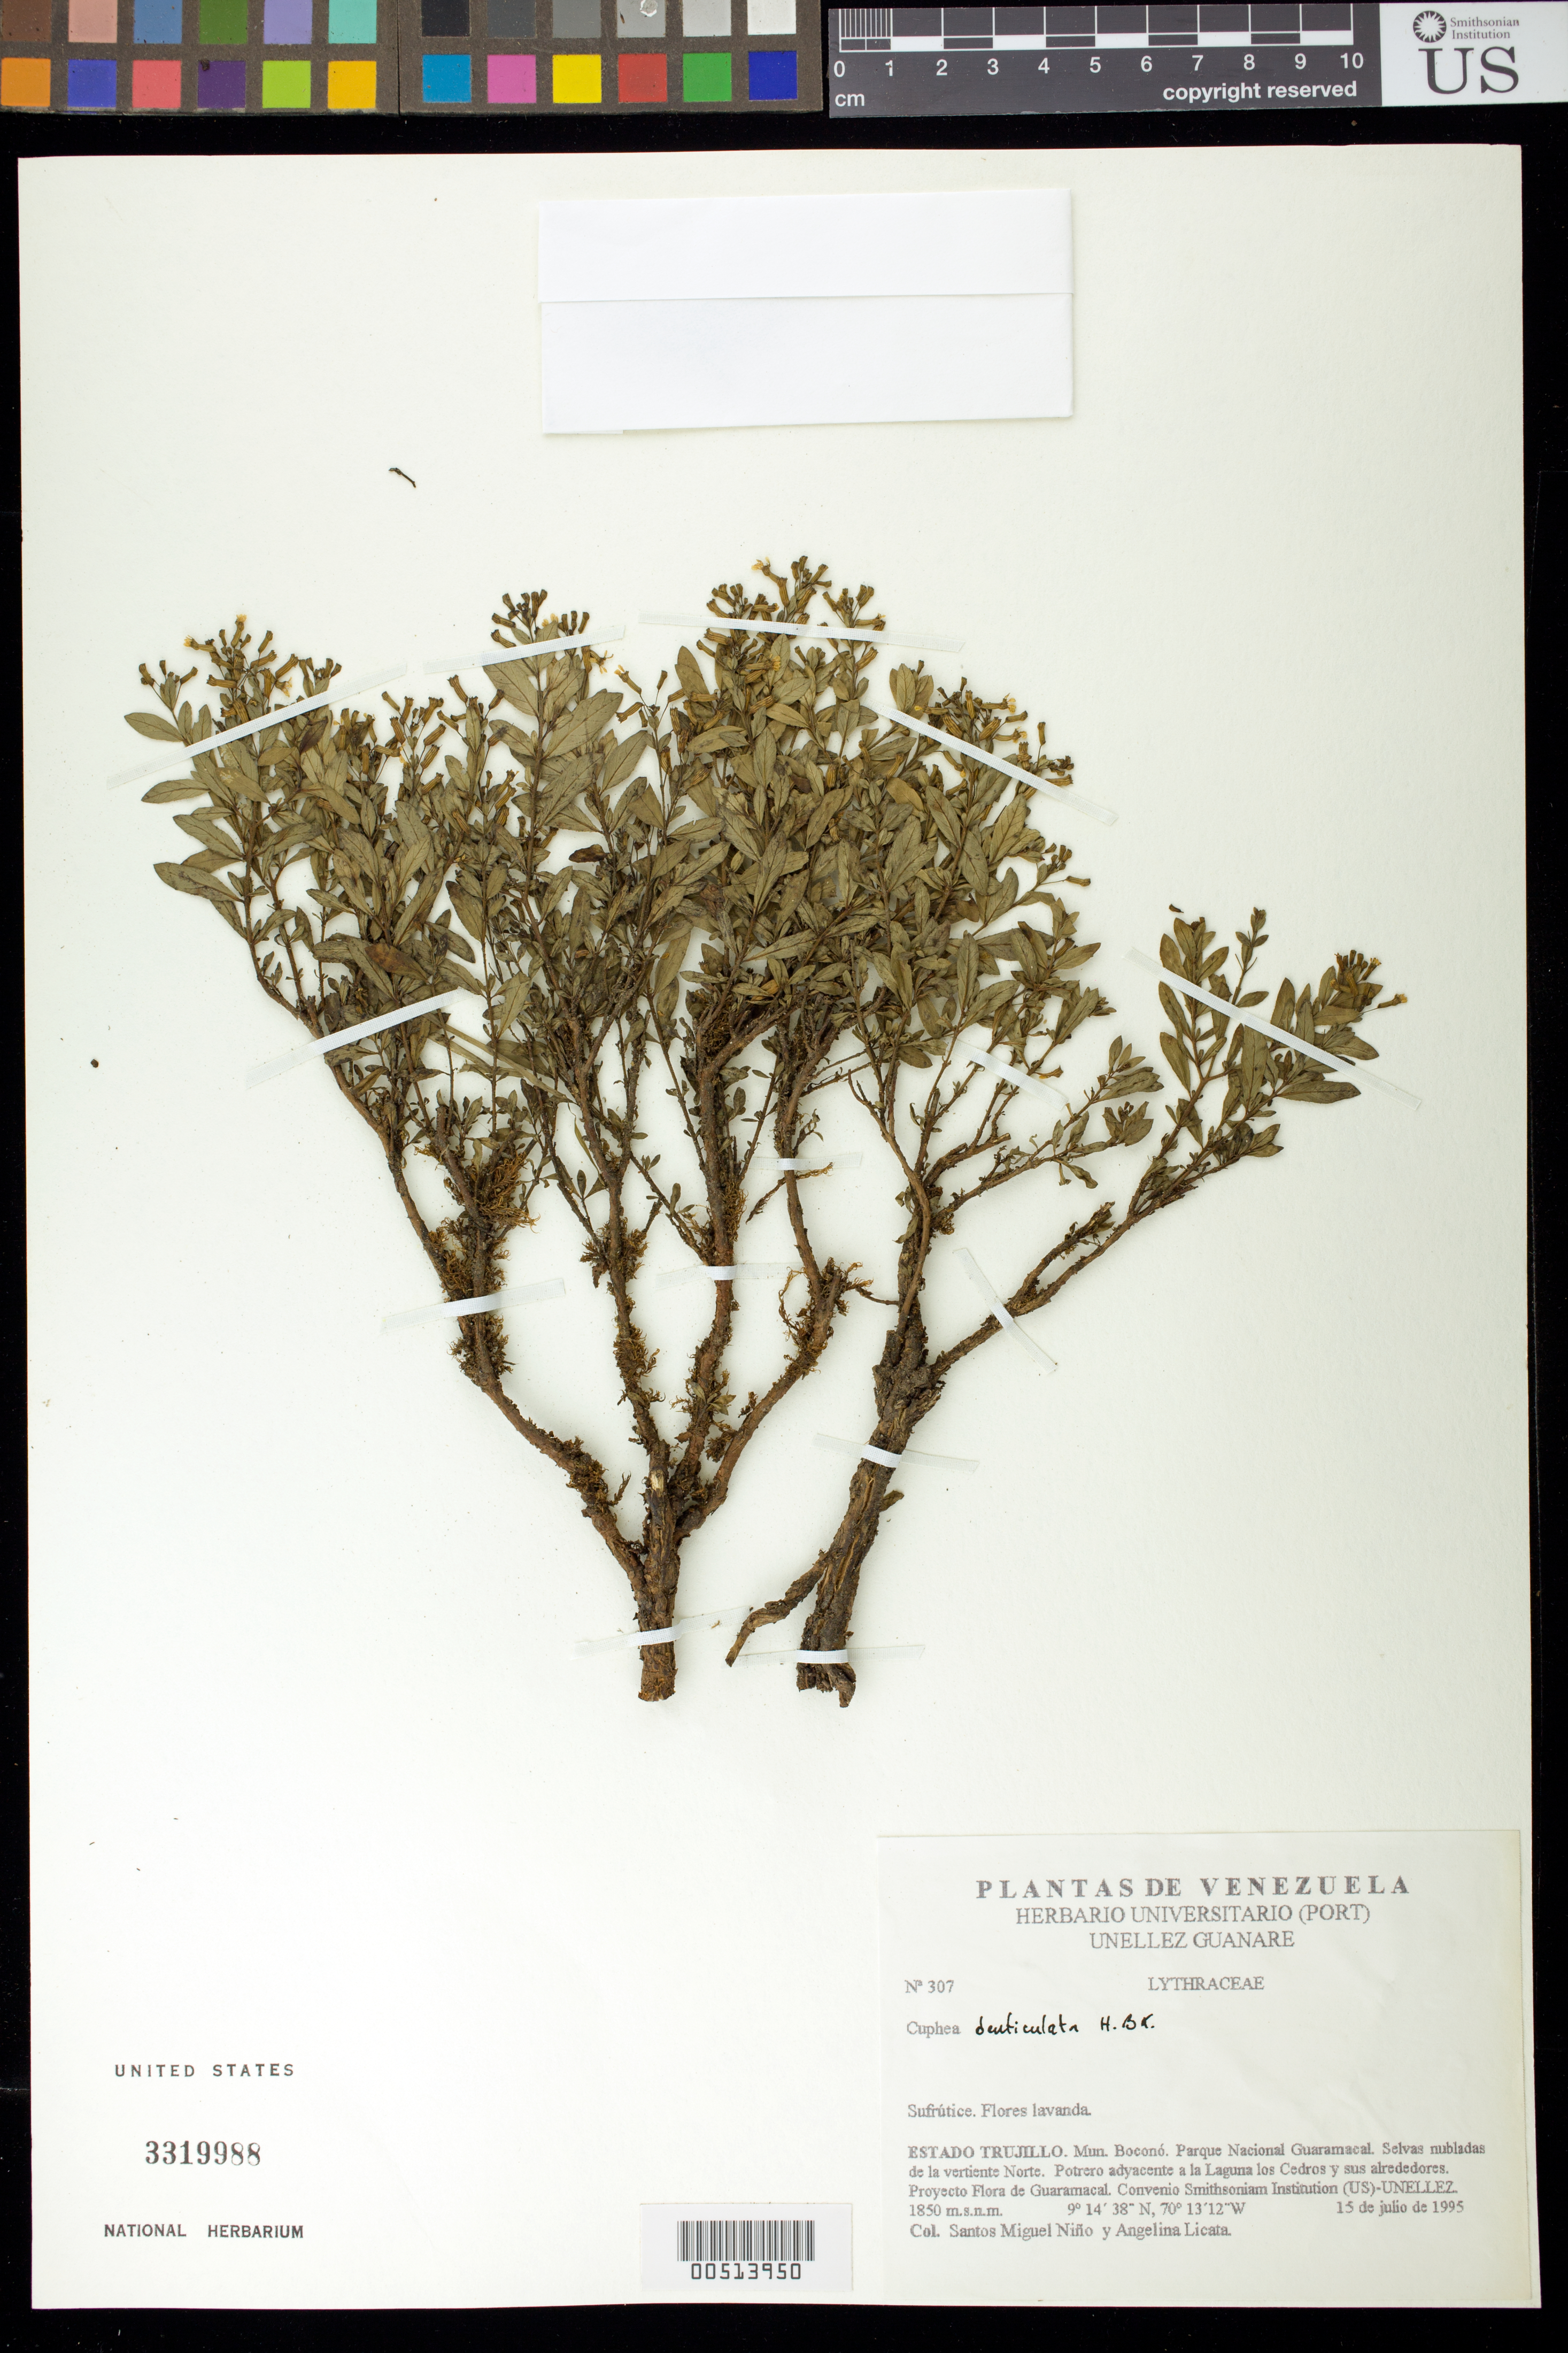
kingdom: Plantae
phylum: Tracheophyta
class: Magnoliopsida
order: Myrtales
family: Lythraceae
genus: Cuphea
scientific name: Cuphea denticulata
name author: Kunth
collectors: S. M. Niño & A. Licata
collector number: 307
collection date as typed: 15 Jul 1995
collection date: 1995-07-15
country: Venezuela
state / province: Trujillo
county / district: Boconó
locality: Parque Nacional Guaramacal, potrero adyacente a la Laguna de Los Cedros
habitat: Selva nubladas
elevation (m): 1850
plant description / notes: PORT, US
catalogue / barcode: US 3319988